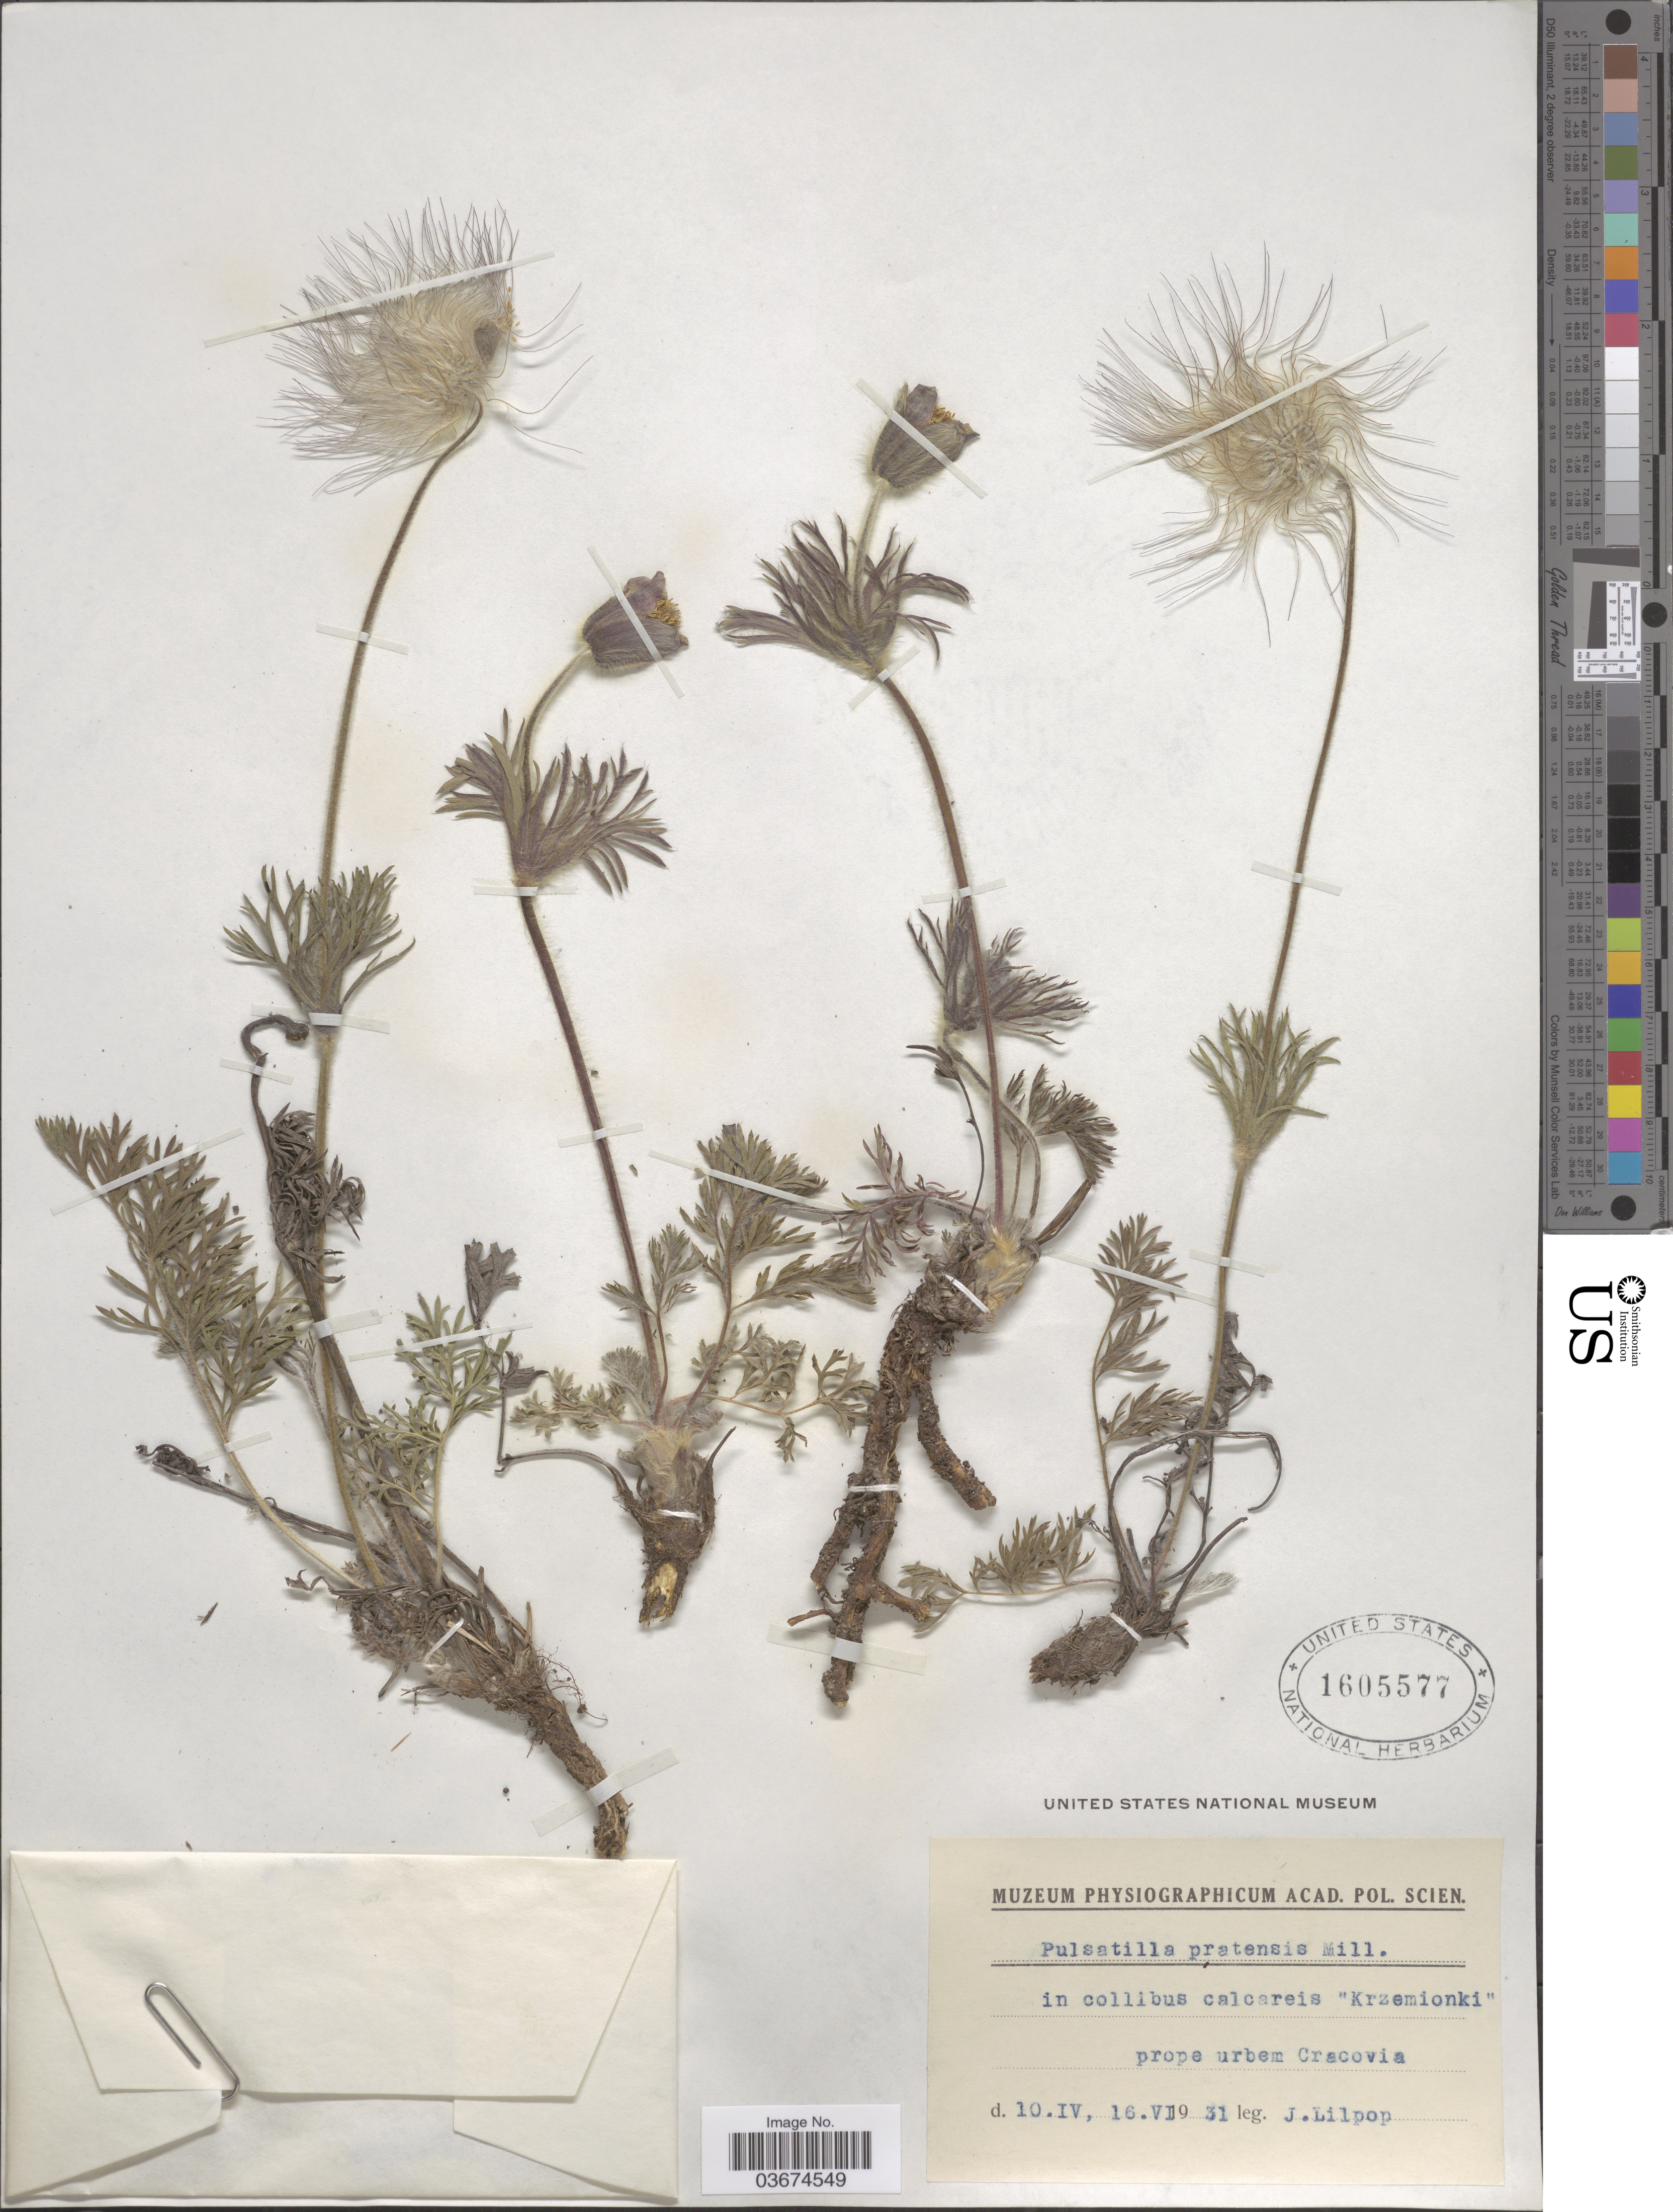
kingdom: Plantae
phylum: Tracheophyta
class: Magnoliopsida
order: Ranunculales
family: Ranunculaceae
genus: Pulsatilla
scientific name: Pulsatilla pratensis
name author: (L.) Mill.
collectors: J. Lilpop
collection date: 1931-04-10/1931-06-16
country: Poland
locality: In collibus calcareis "Krzemionki" prope urbem Cracovia.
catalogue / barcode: US 1605577